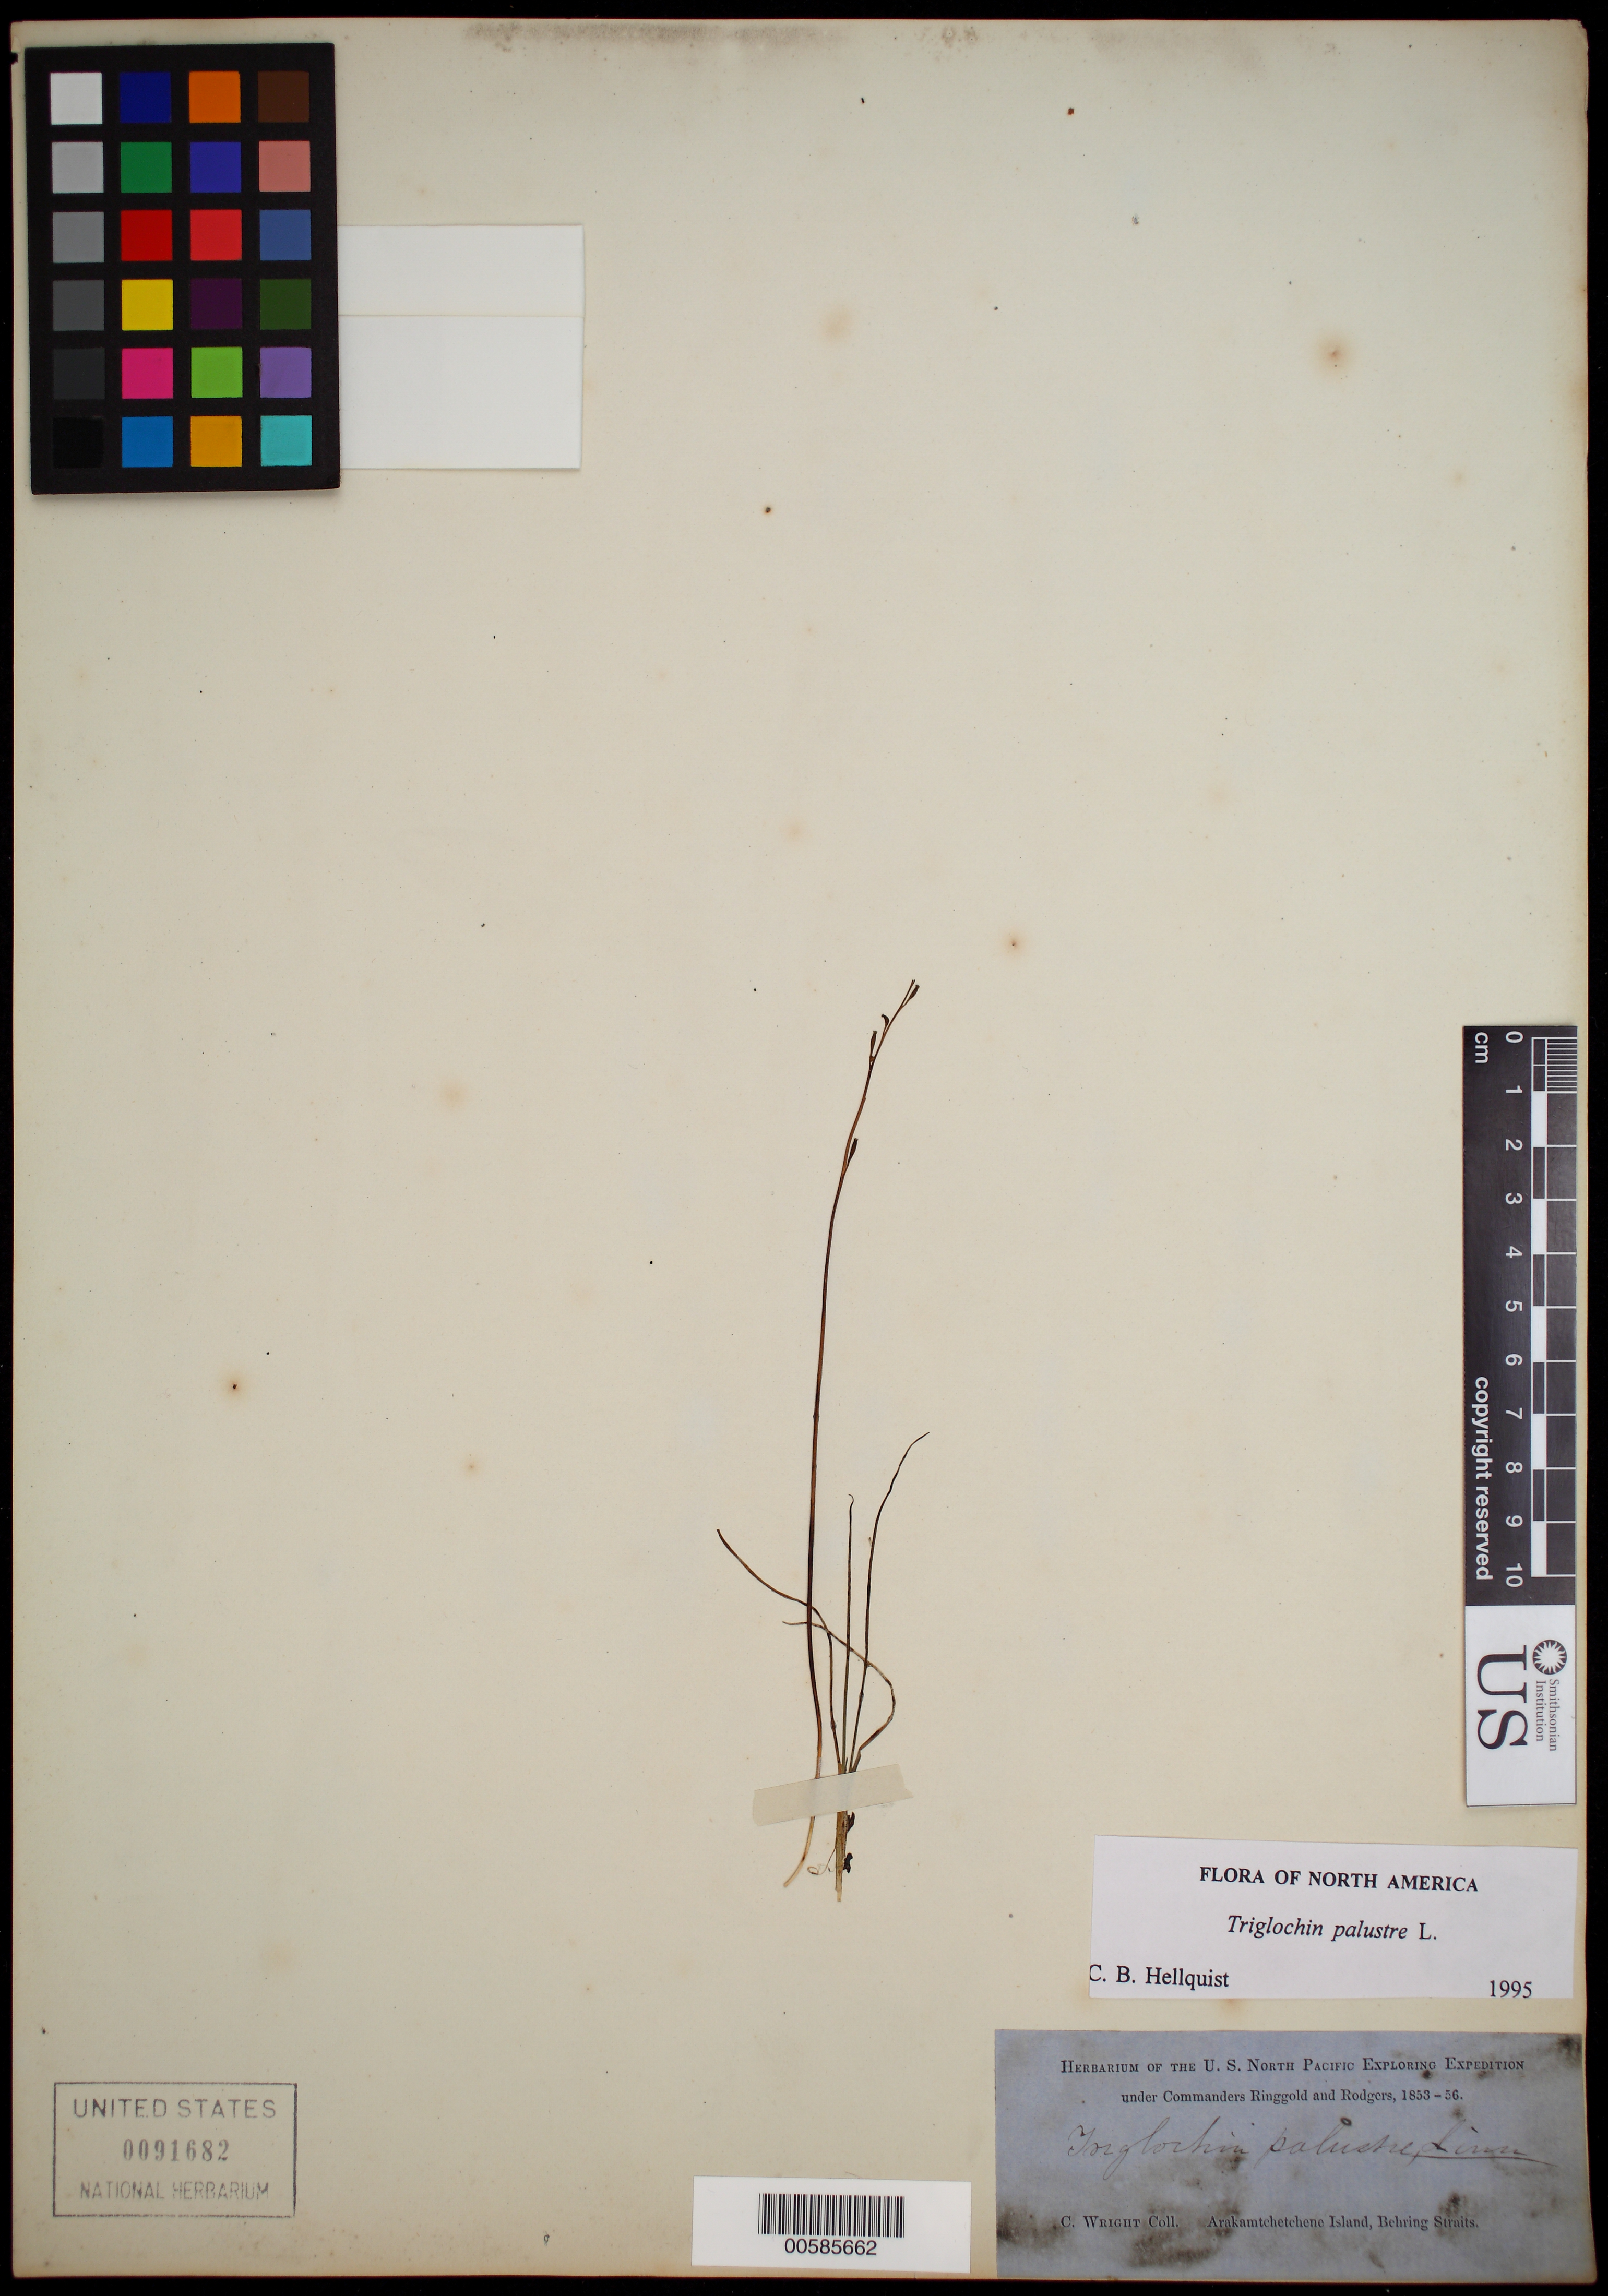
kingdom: Plantae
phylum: Tracheophyta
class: Liliopsida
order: Alismatales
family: Juncaginaceae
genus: Triglochin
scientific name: Triglochin palustris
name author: L.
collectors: C. Wright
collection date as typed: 1853 to -- --- 1856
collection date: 1853/1856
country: Russian Federation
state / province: Chukotka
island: Arakamchechen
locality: Behring Straits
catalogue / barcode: US 91682